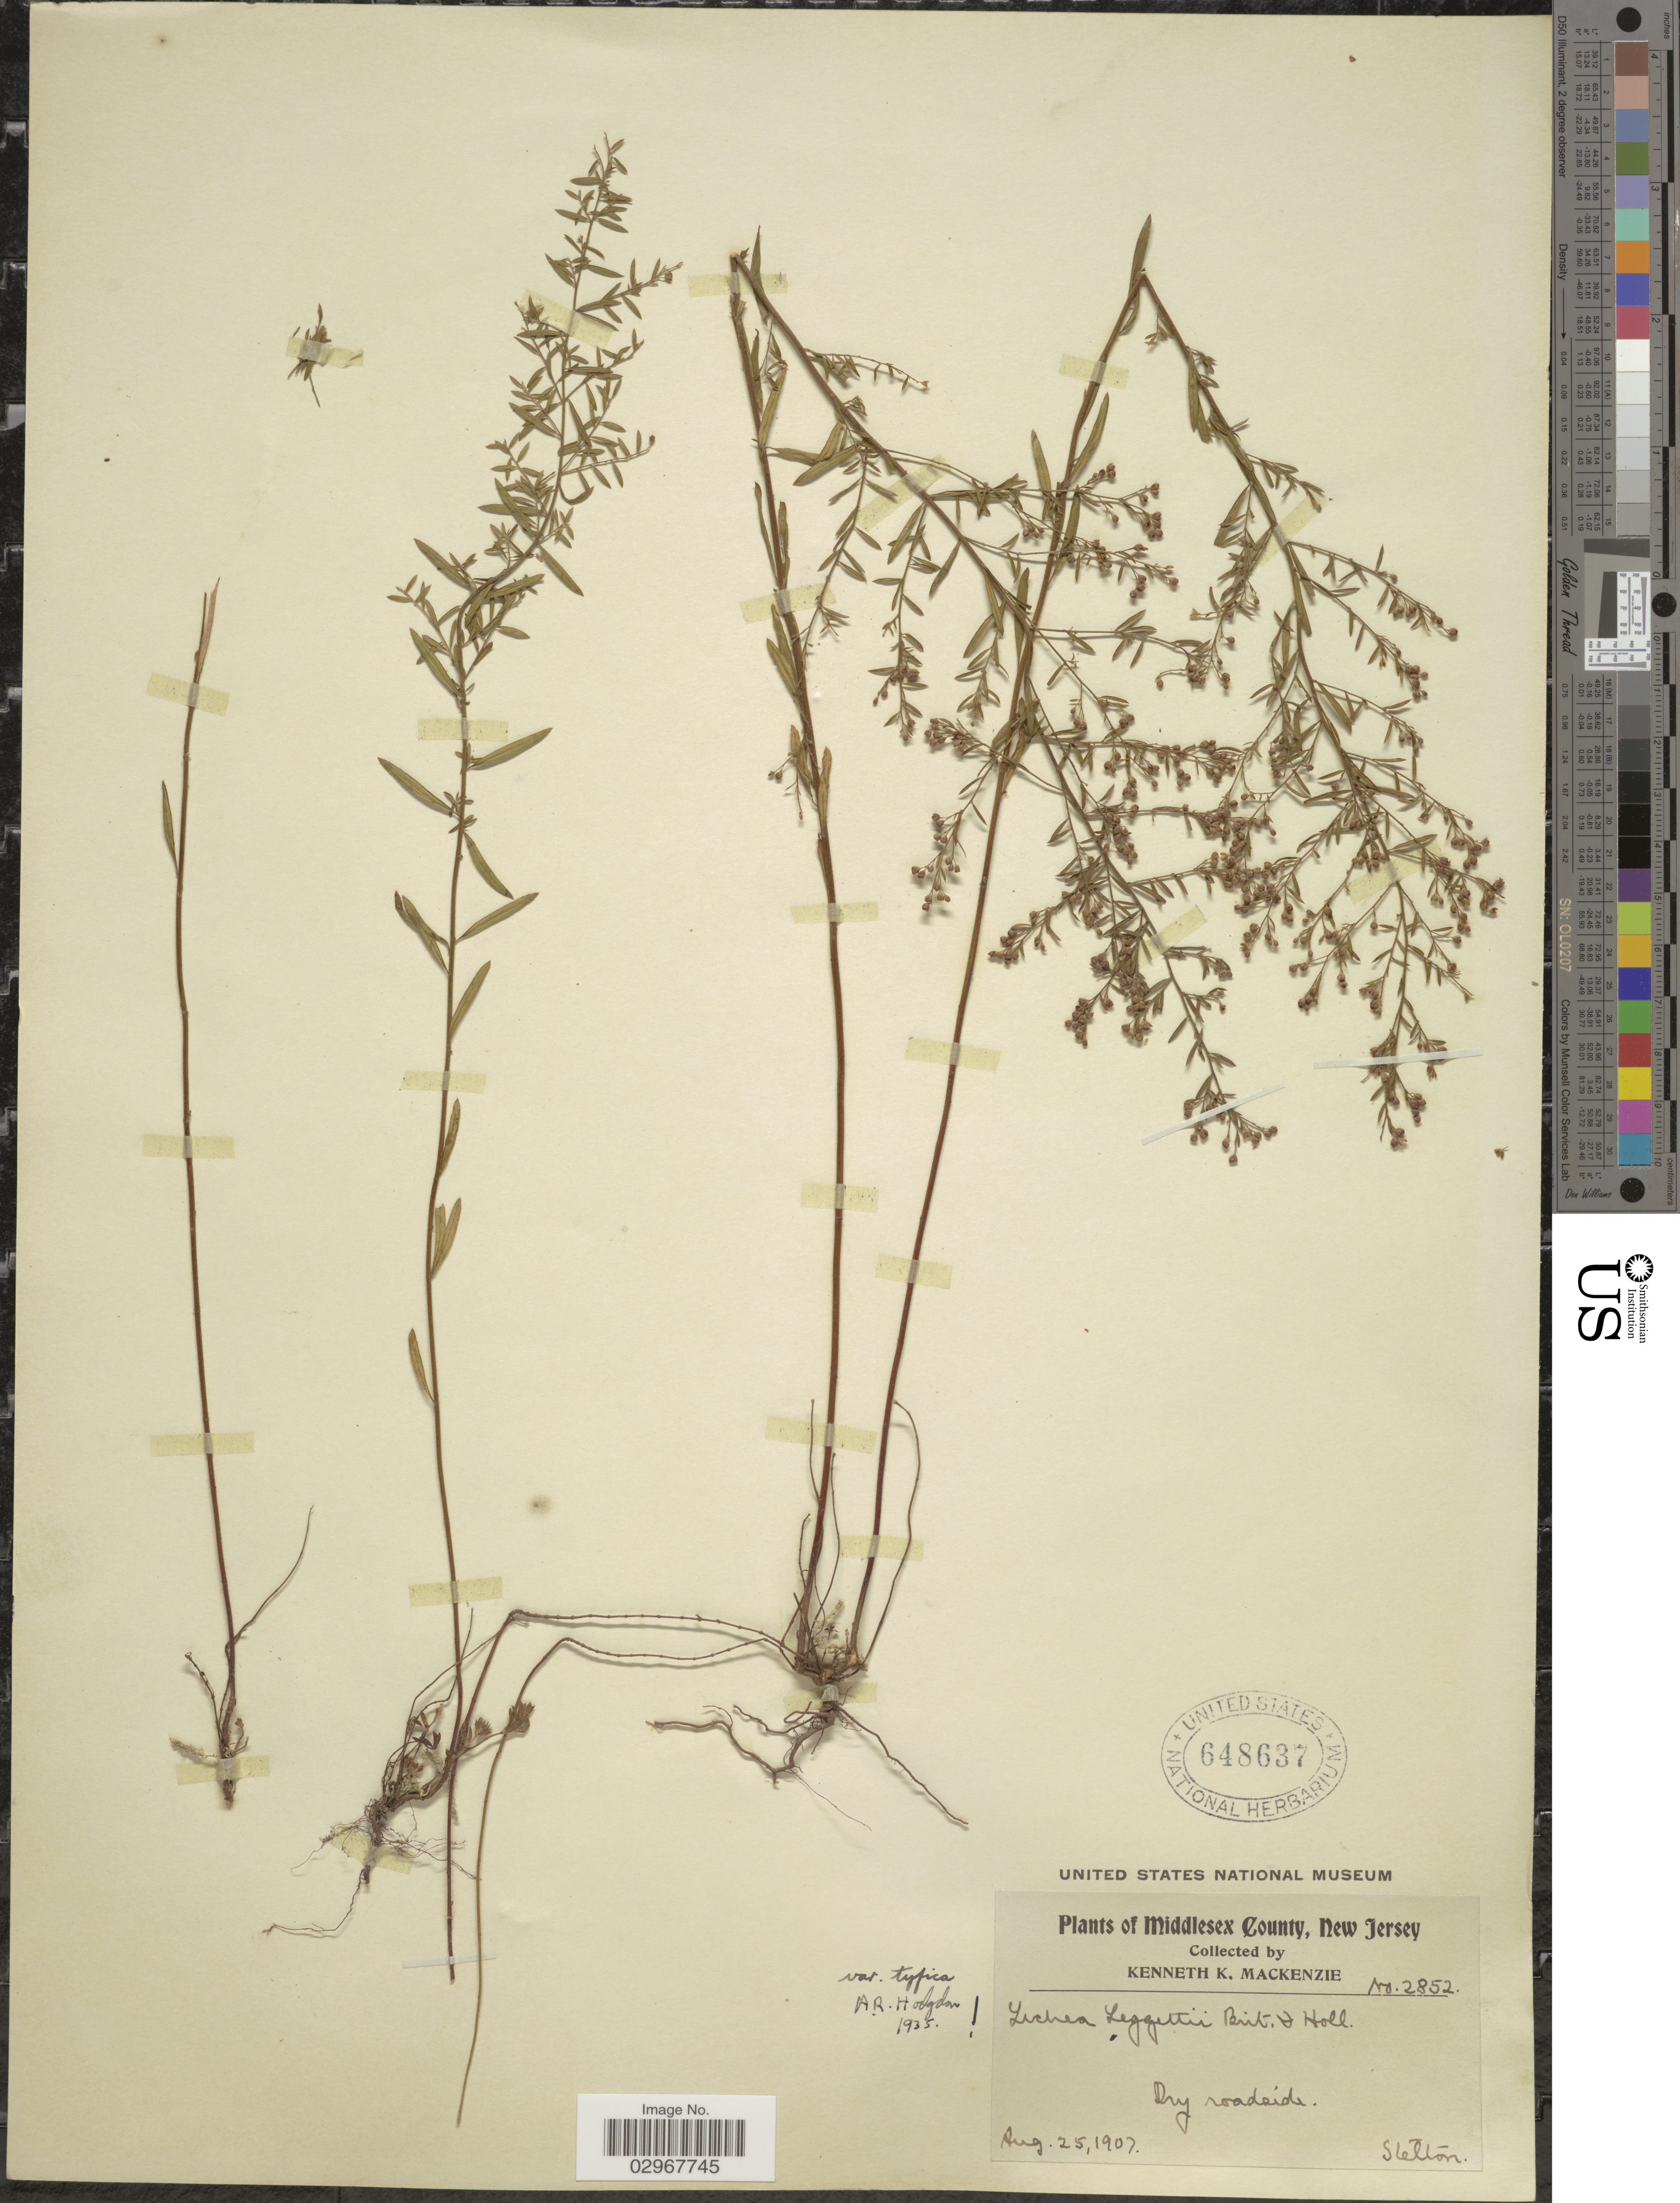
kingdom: Plantae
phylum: Tracheophyta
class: Magnoliopsida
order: Malvales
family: Cistaceae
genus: Lechea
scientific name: Lechea leggettii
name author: Britton & Hollick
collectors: K. K. Mackenzie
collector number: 2852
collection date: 1907-08-25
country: United States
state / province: New Jersey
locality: Middledex County. Dry roadside. Stelton.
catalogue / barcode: US 648637